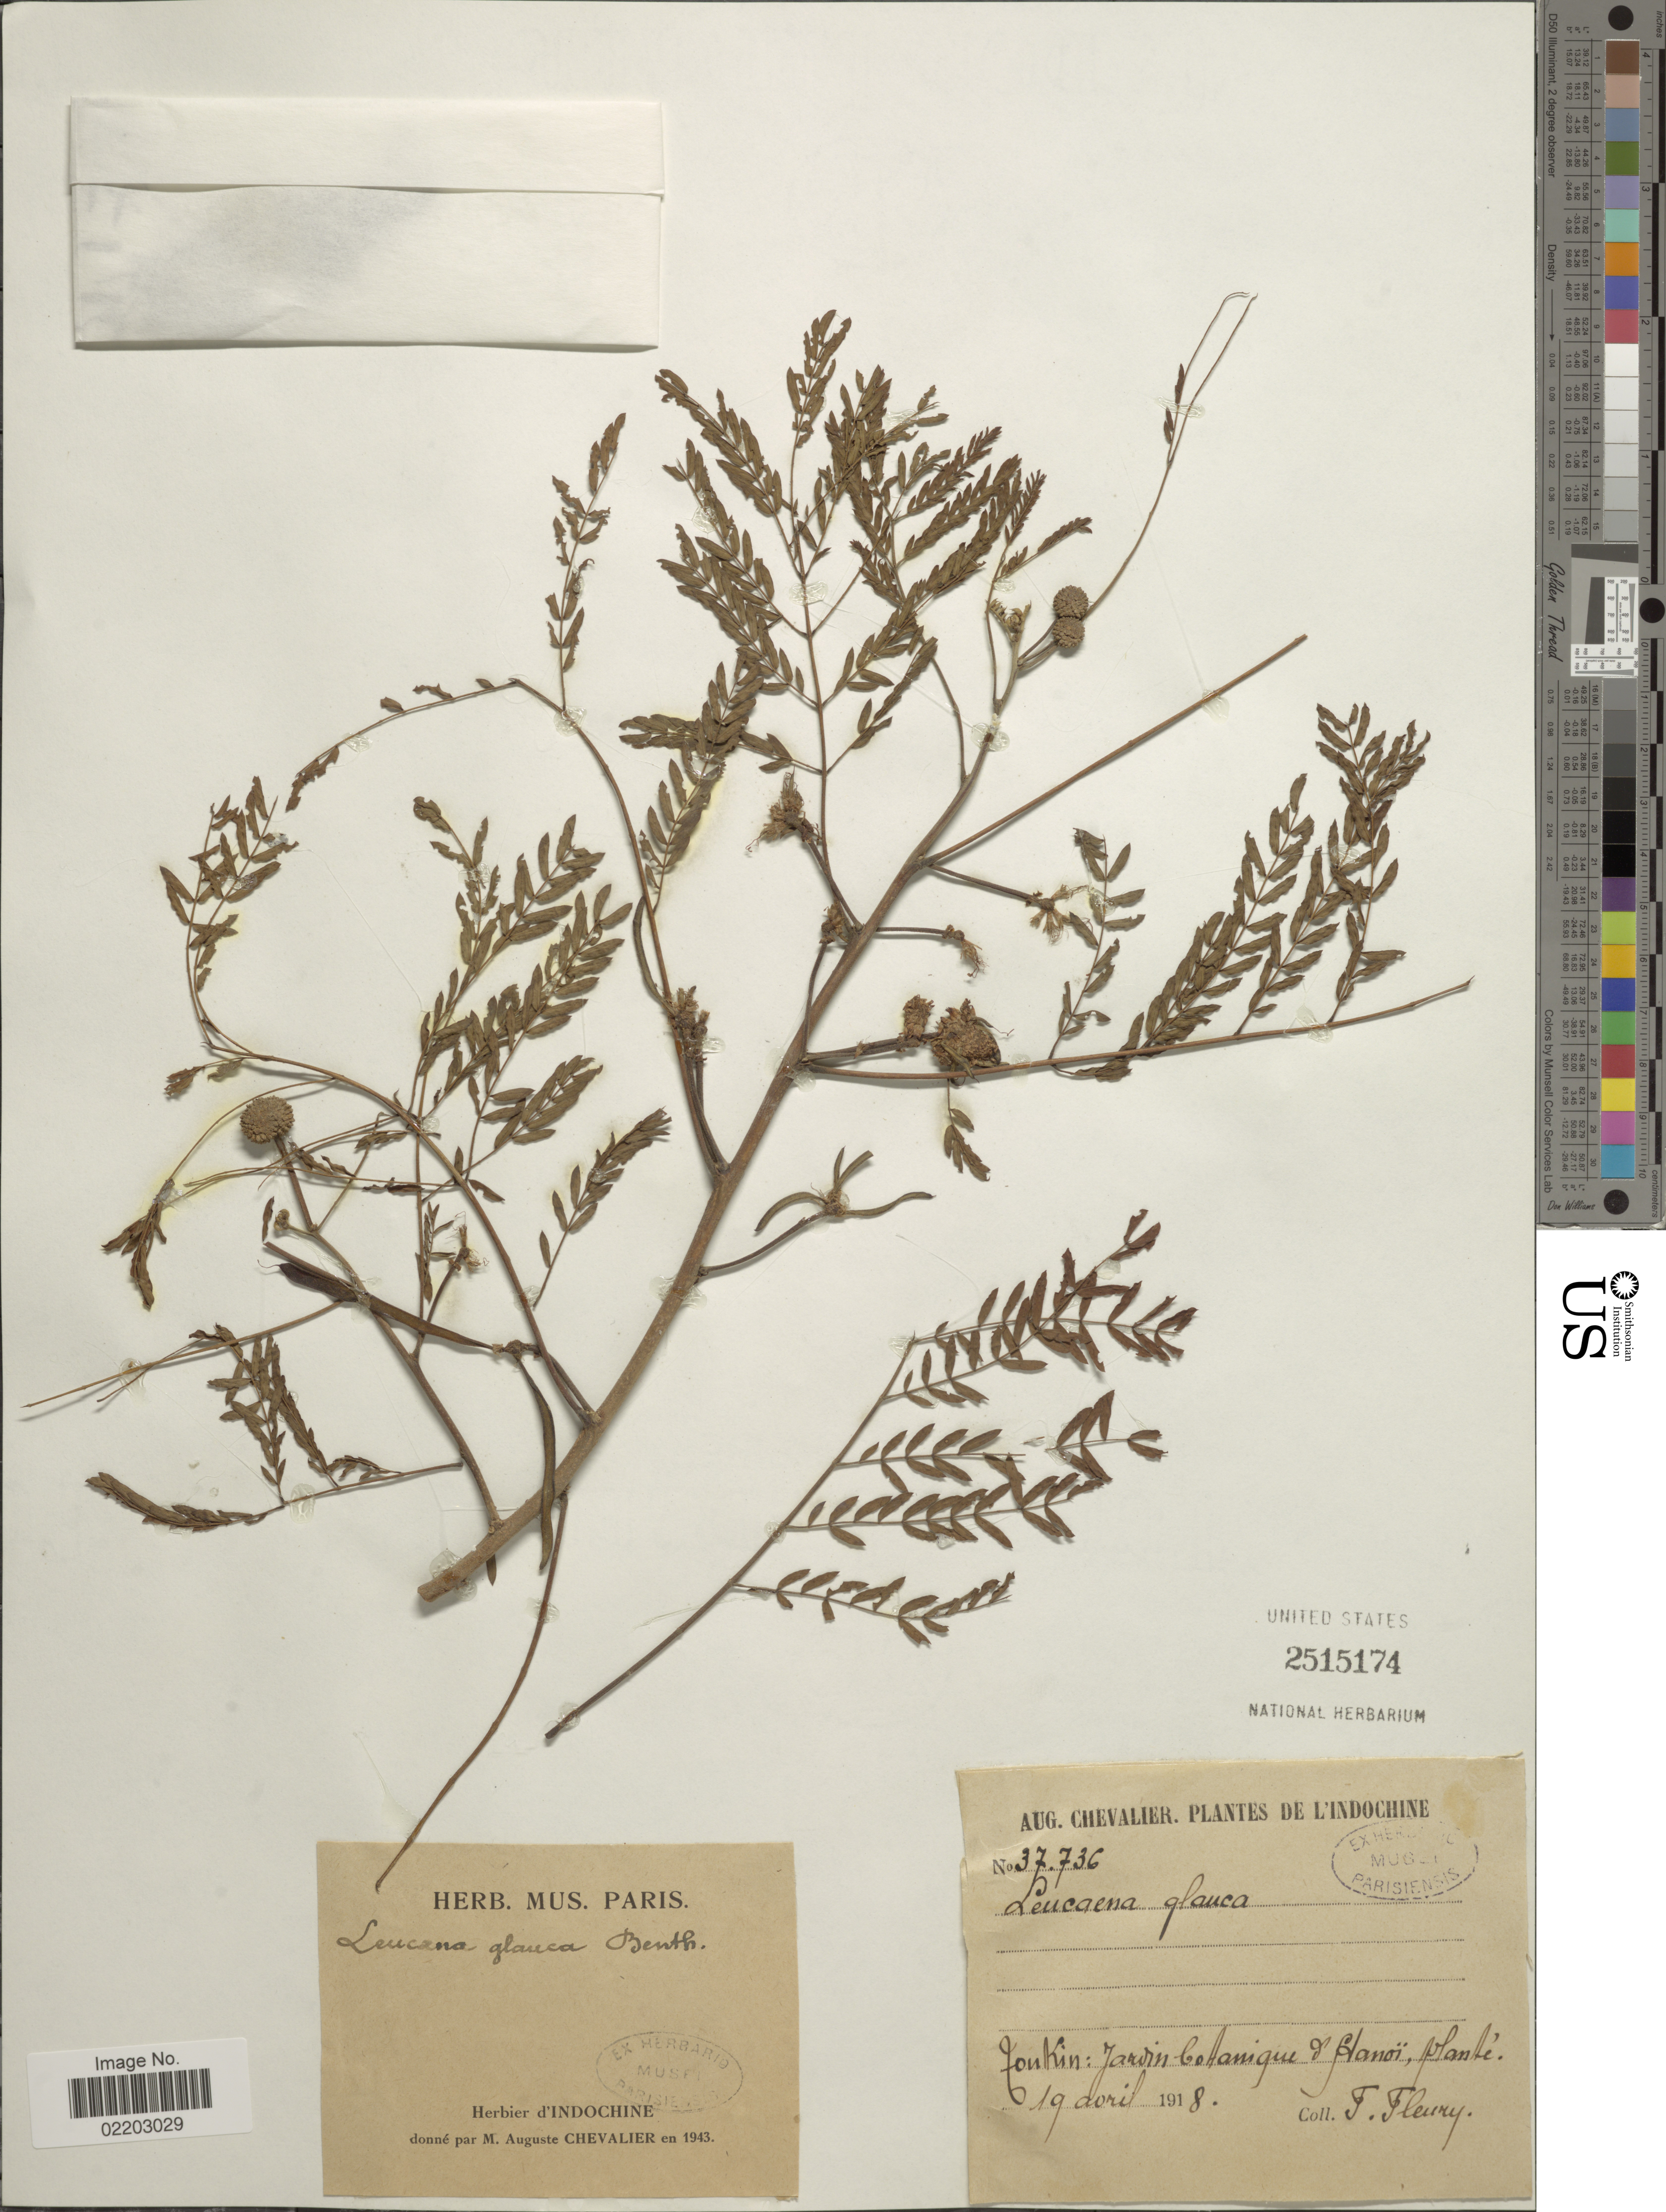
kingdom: Plantae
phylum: Tracheophyta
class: Magnoliopsida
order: Fabales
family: Fabaceae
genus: Leucaena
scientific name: Leucaena leucocephala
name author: (Lam.) de Wit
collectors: F. Fleury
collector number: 37736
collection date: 1918-04-19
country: Vietnam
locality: Tonkin: Jardin botanique de Hanoi, plante.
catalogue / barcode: US 2515174